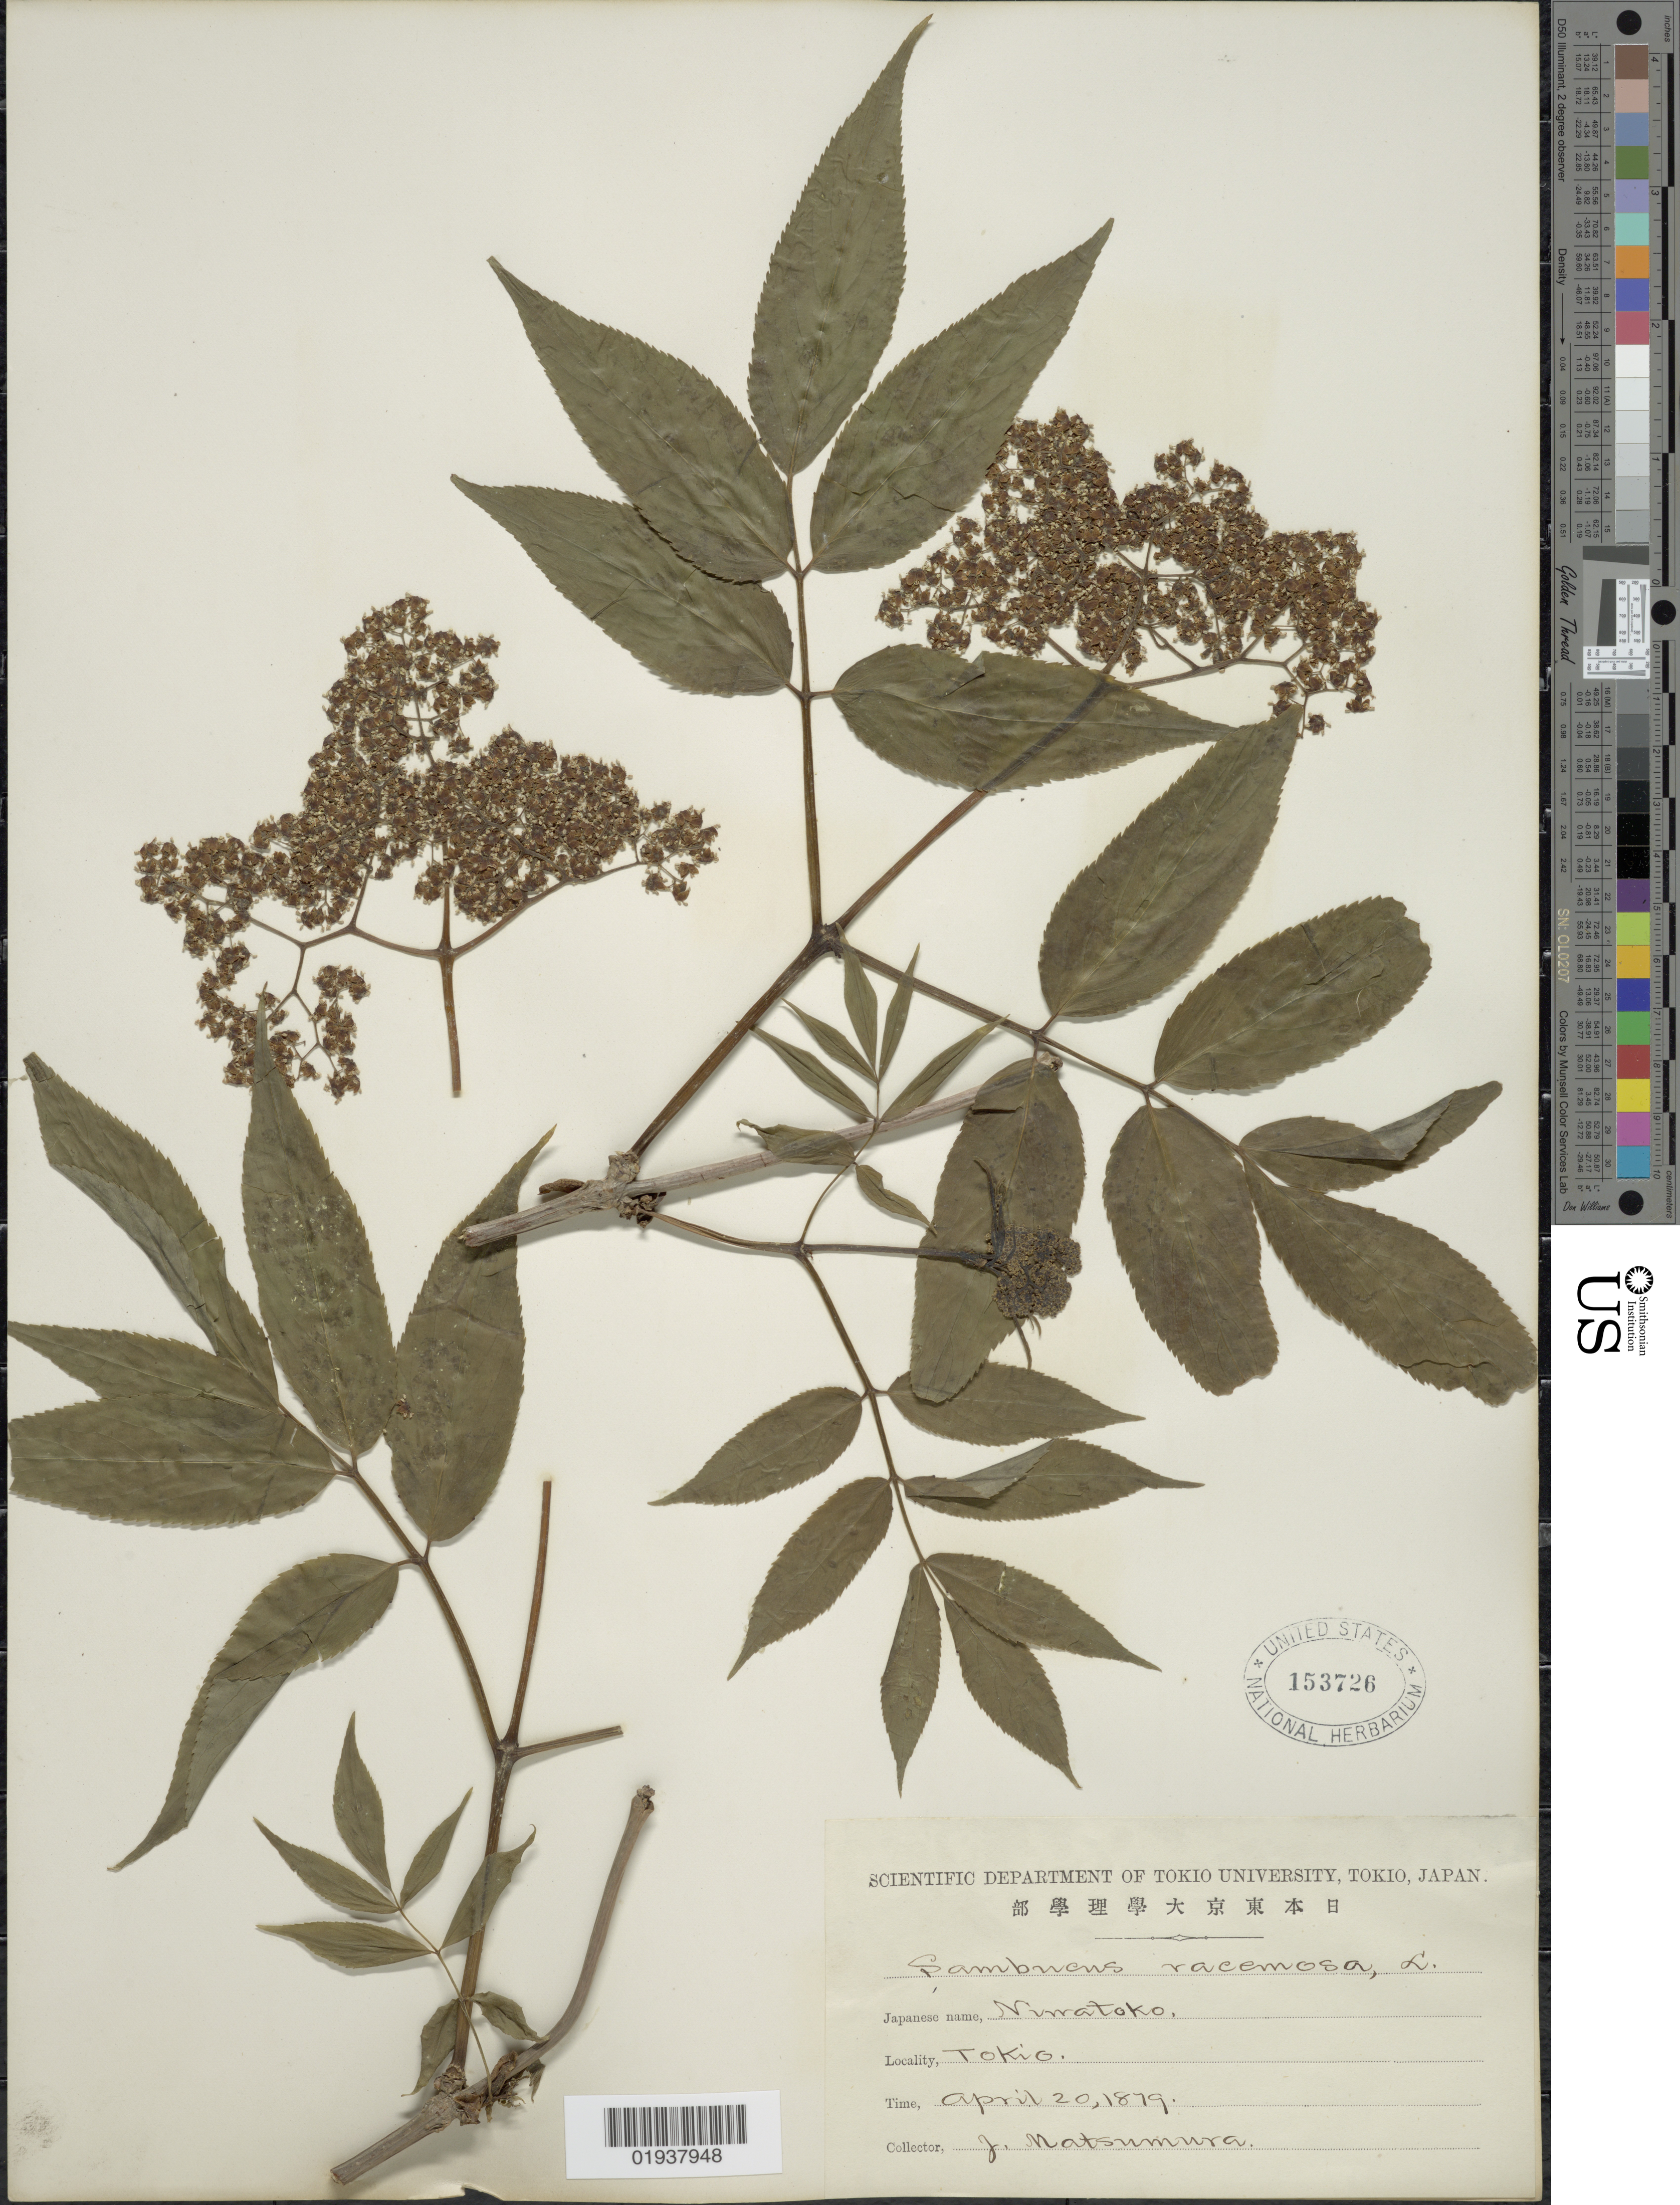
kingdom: Plantae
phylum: Tracheophyta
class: Magnoliopsida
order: Dipsacales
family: Viburnaceae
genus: Sambucus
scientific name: Sambucus racemosa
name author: L.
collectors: J. Matsumura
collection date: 1879-04-20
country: Japan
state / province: Tokyo, Federal City of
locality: Tokio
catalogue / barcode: US 153726